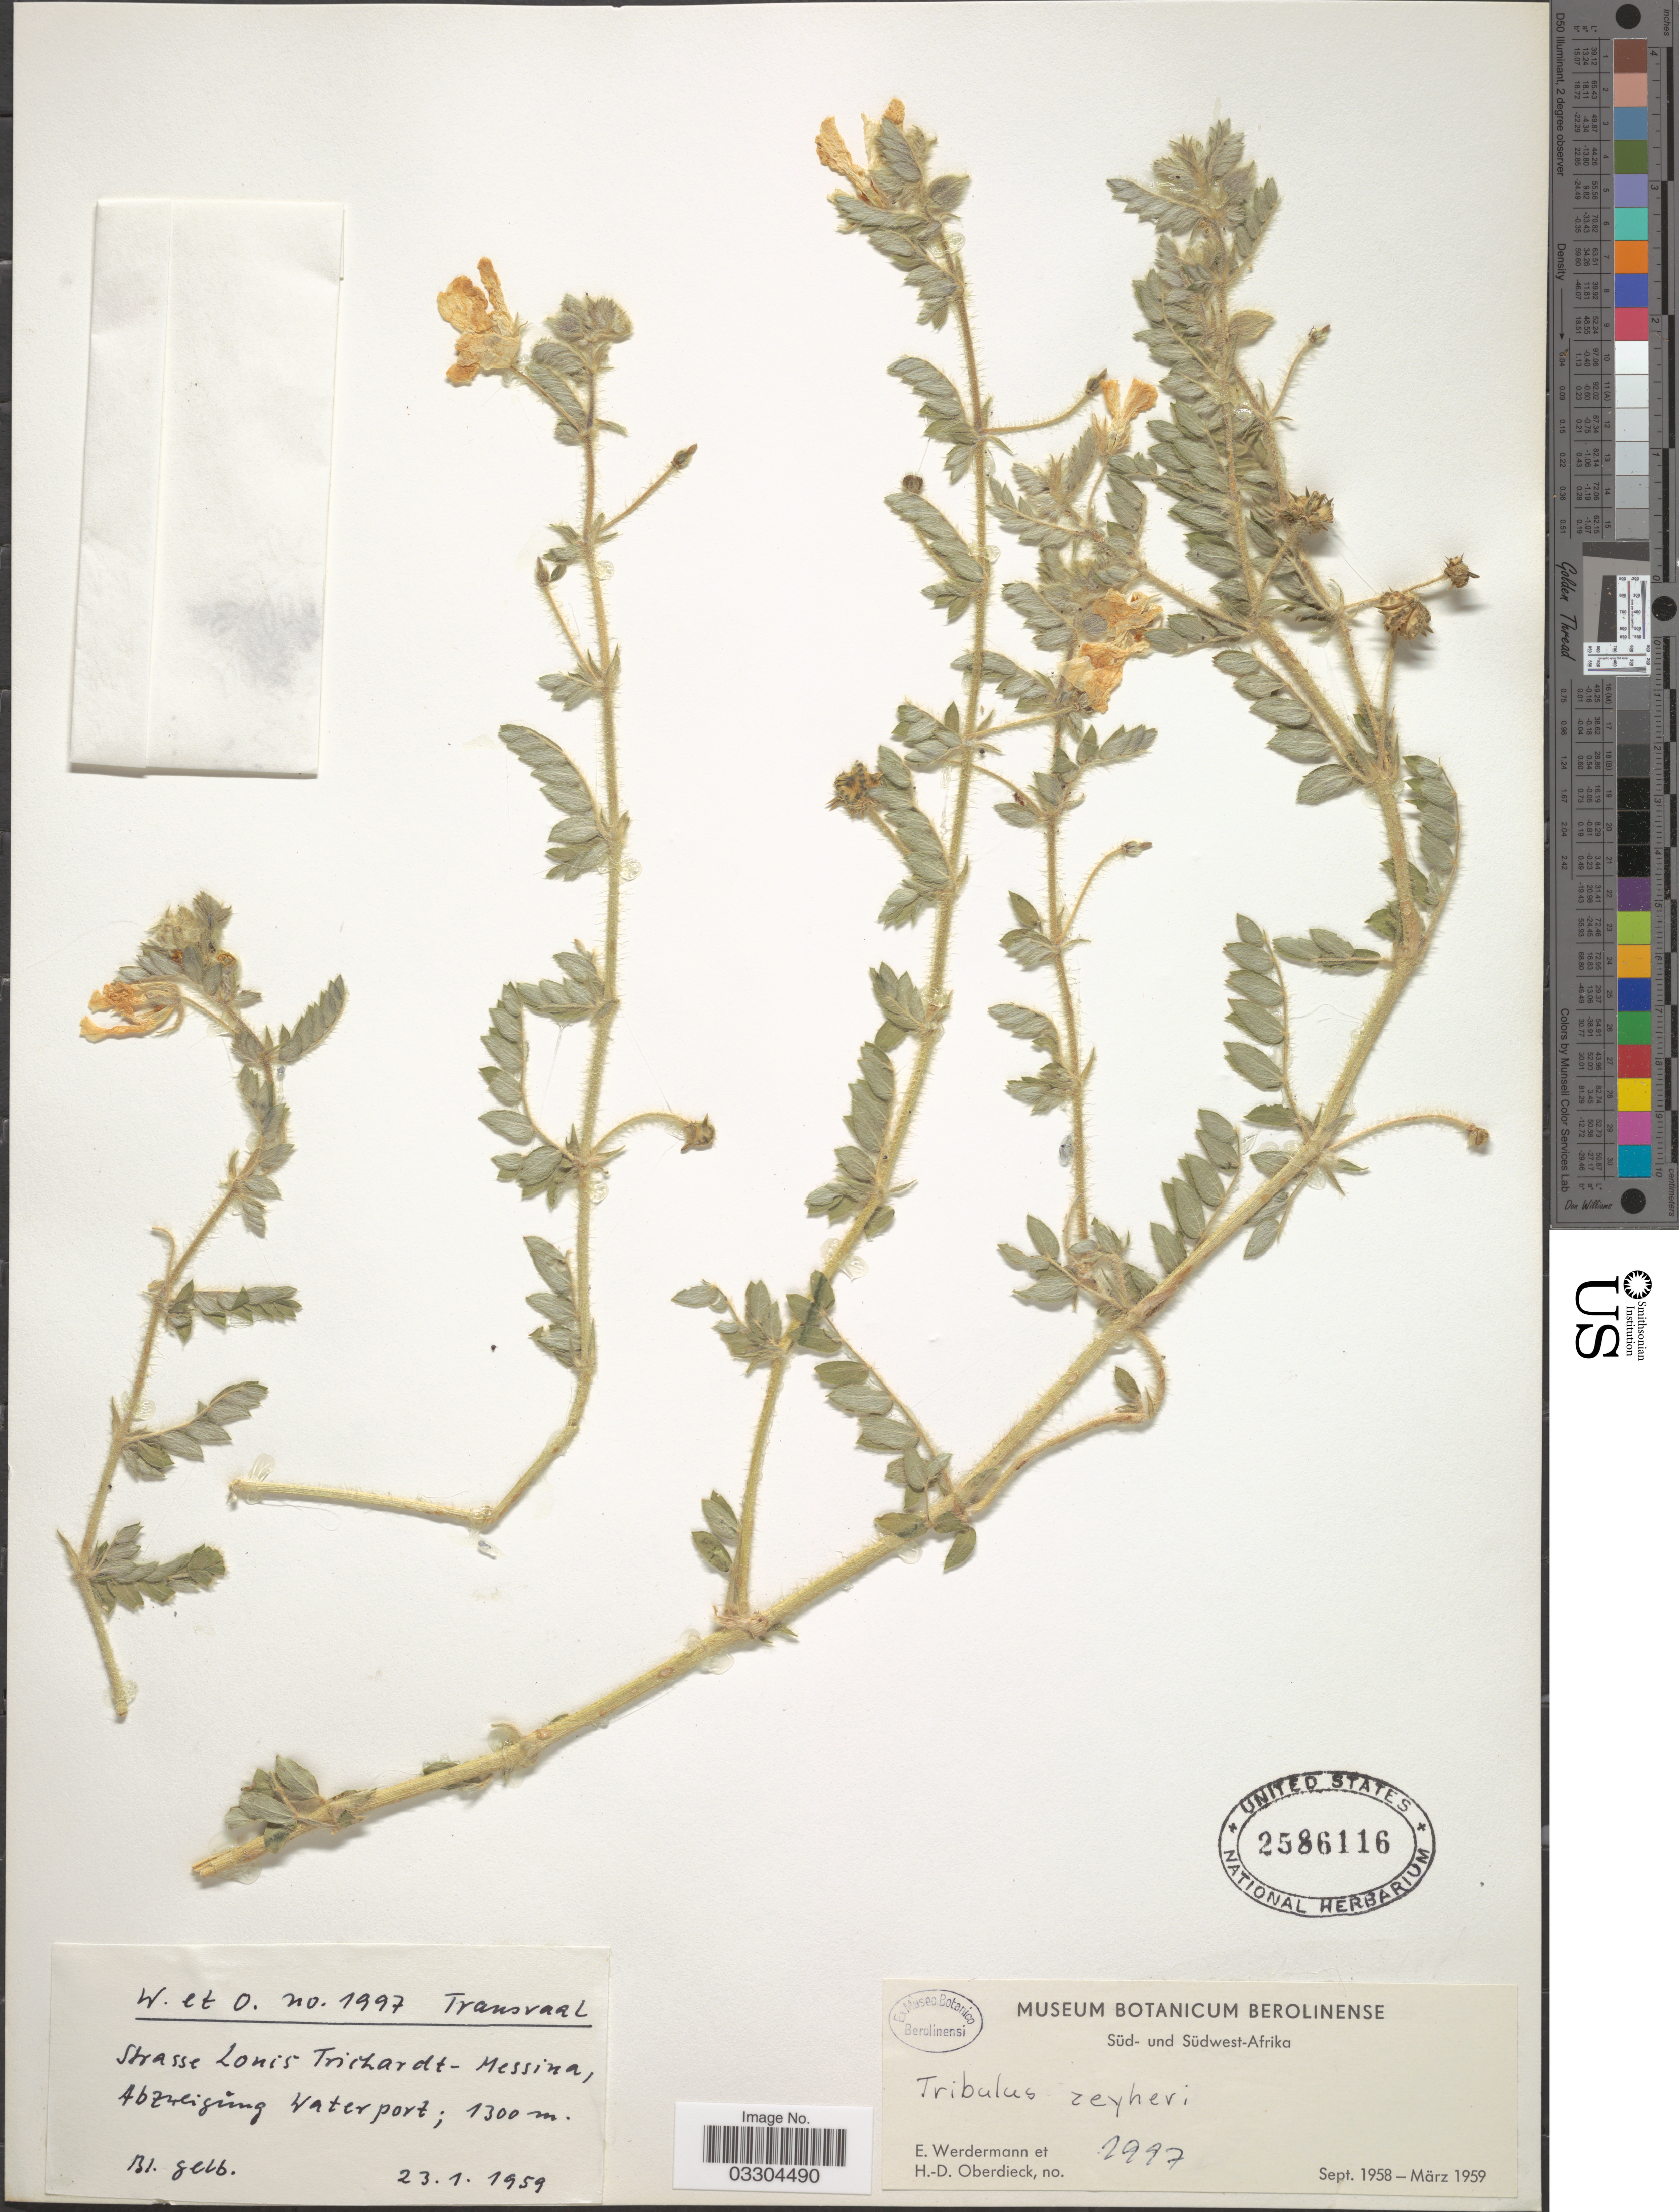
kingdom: Plantae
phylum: Tracheophyta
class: Magnoliopsida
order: Zygophyllales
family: Zygophyllaceae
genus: Tribulus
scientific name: Tribulus zeyheri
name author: Sond.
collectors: E. Werdermann & H. Oberdieck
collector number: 1997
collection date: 1959-01-23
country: South Africa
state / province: Limpopo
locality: Süd-Afrika. Transvaal. Strasse Louis Trichardt-Messina. Abzweigüng Waterport.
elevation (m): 1300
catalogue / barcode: US 2586116